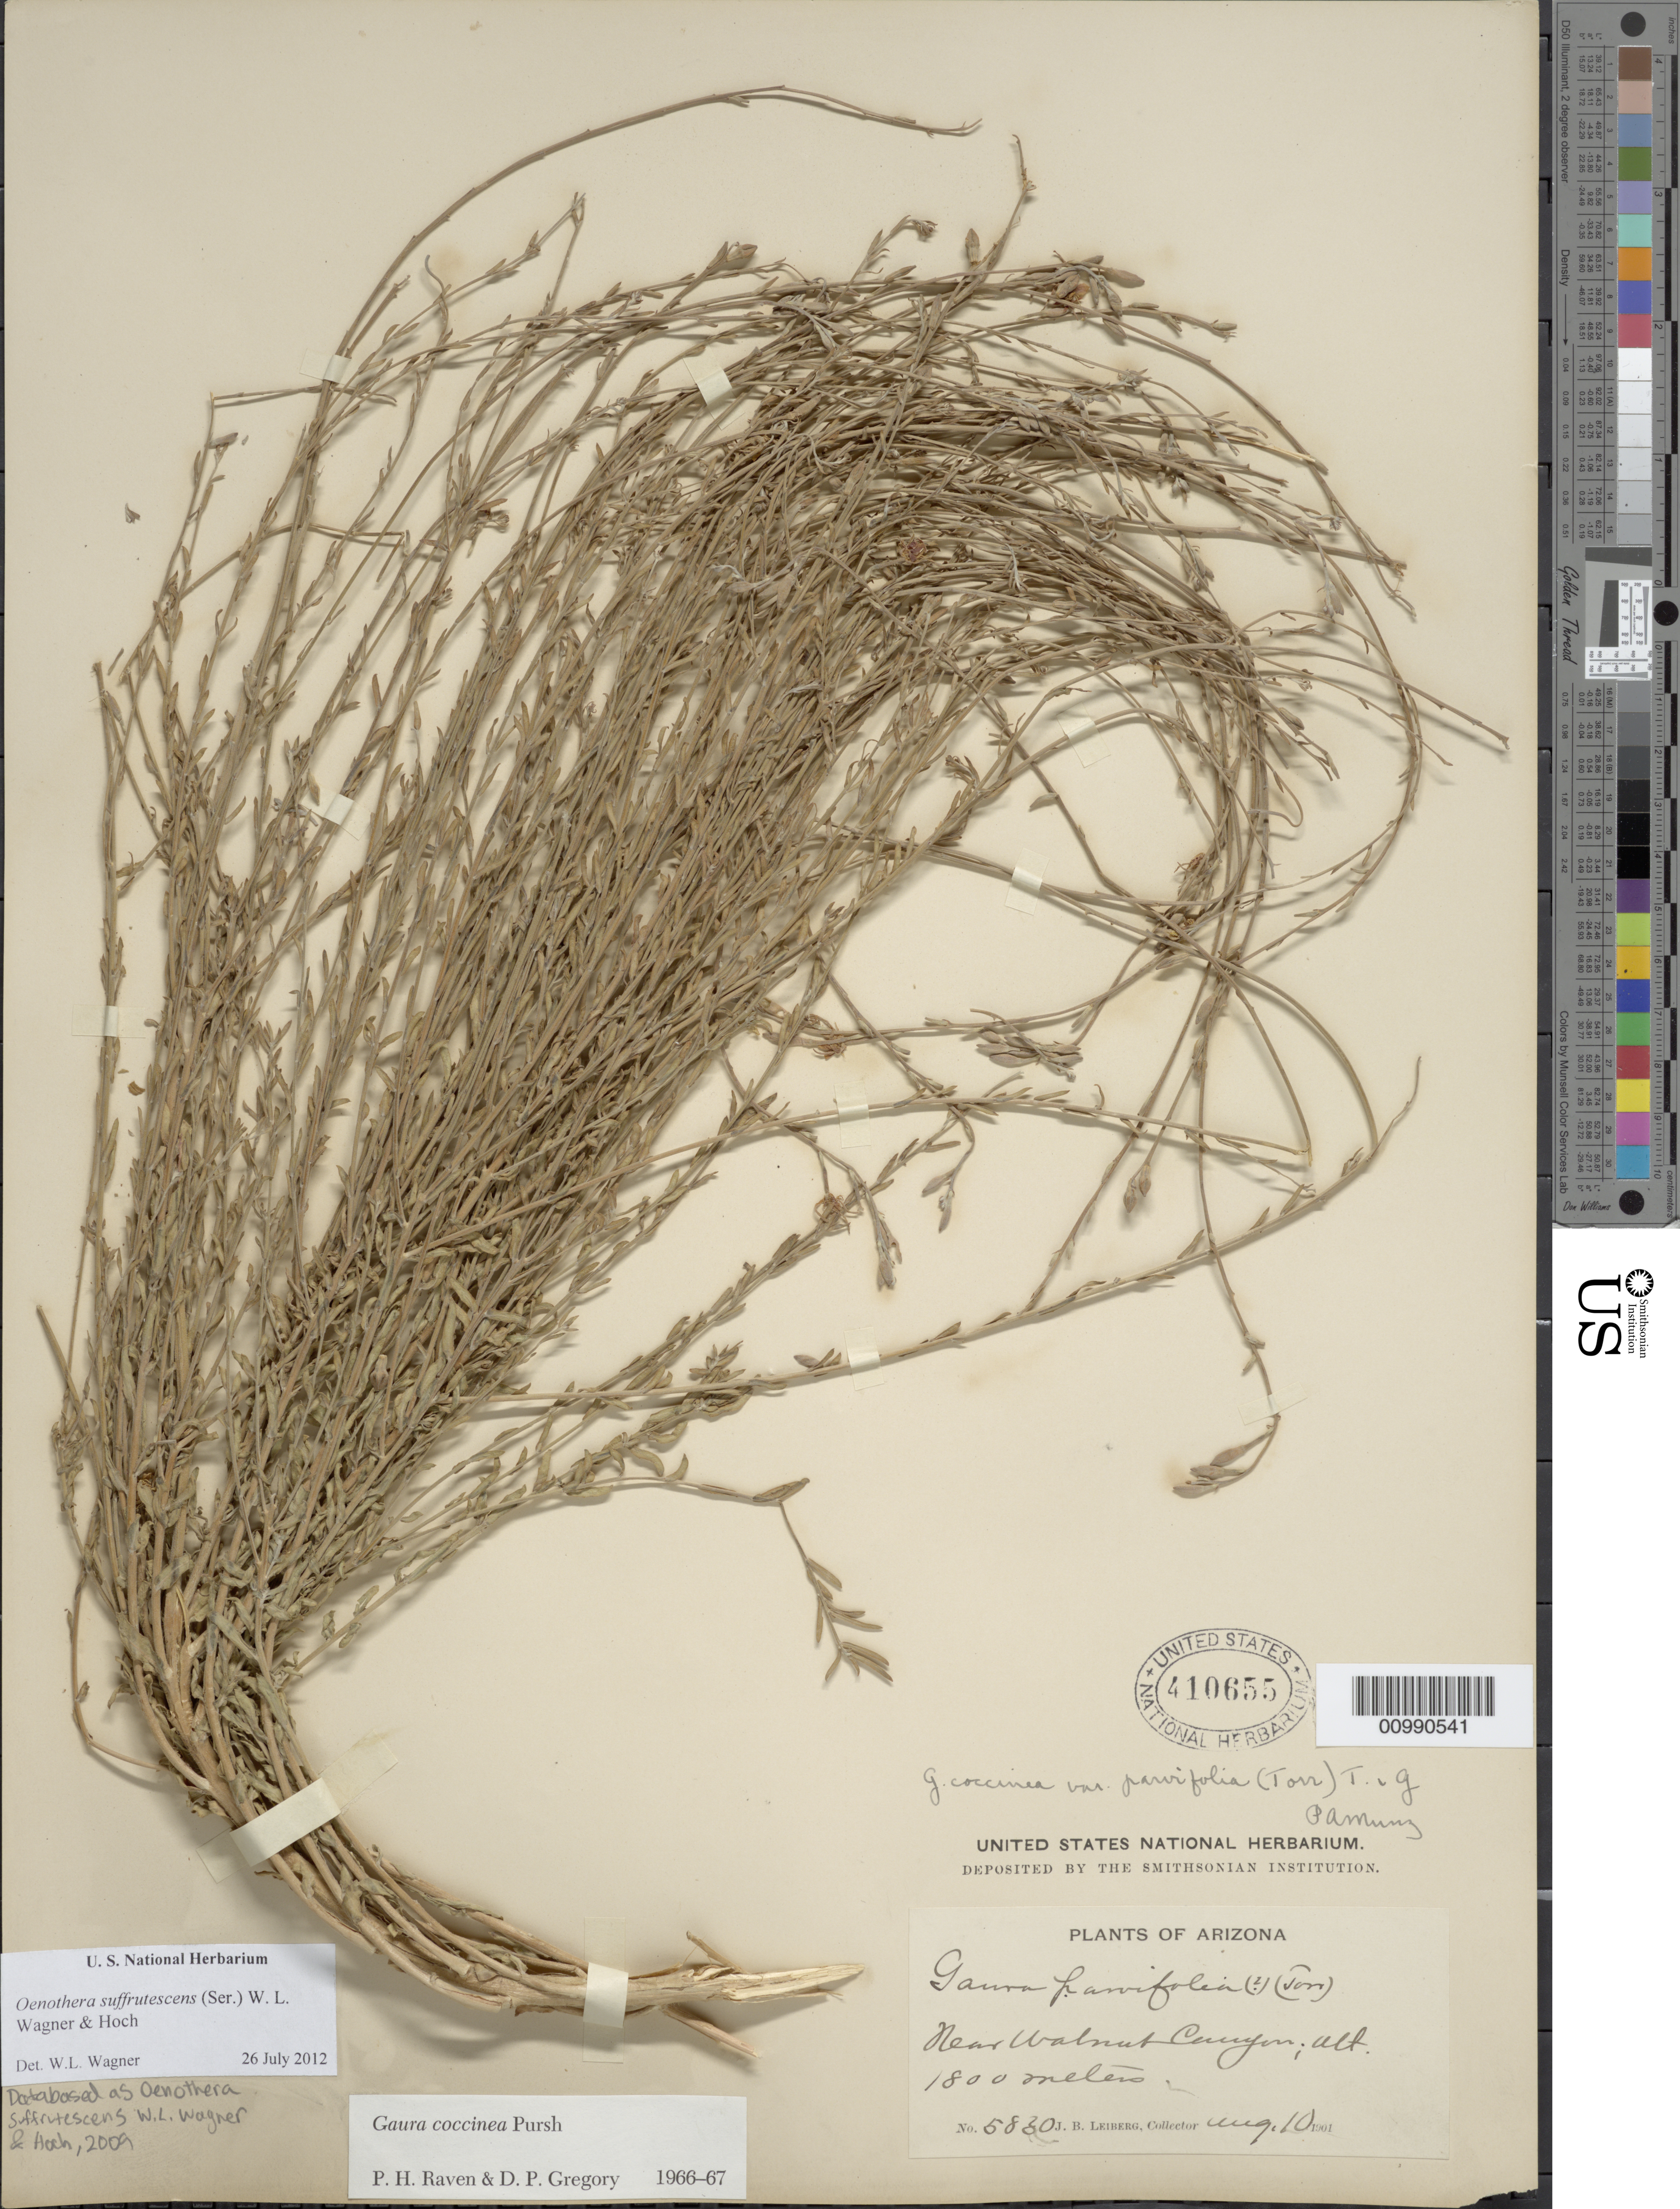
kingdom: Plantae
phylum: Tracheophyta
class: Magnoliopsida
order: Myrtales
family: Onagraceae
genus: Oenothera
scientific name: Oenothera suffrutescens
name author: (Ser.) W.L. Wagner & Hoch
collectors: J. Leiberg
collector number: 5880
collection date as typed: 10 Aug 1901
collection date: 1901-08-10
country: United States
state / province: Arizona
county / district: Coconino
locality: Near Walnut Canyon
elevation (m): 1800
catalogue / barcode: US 410655